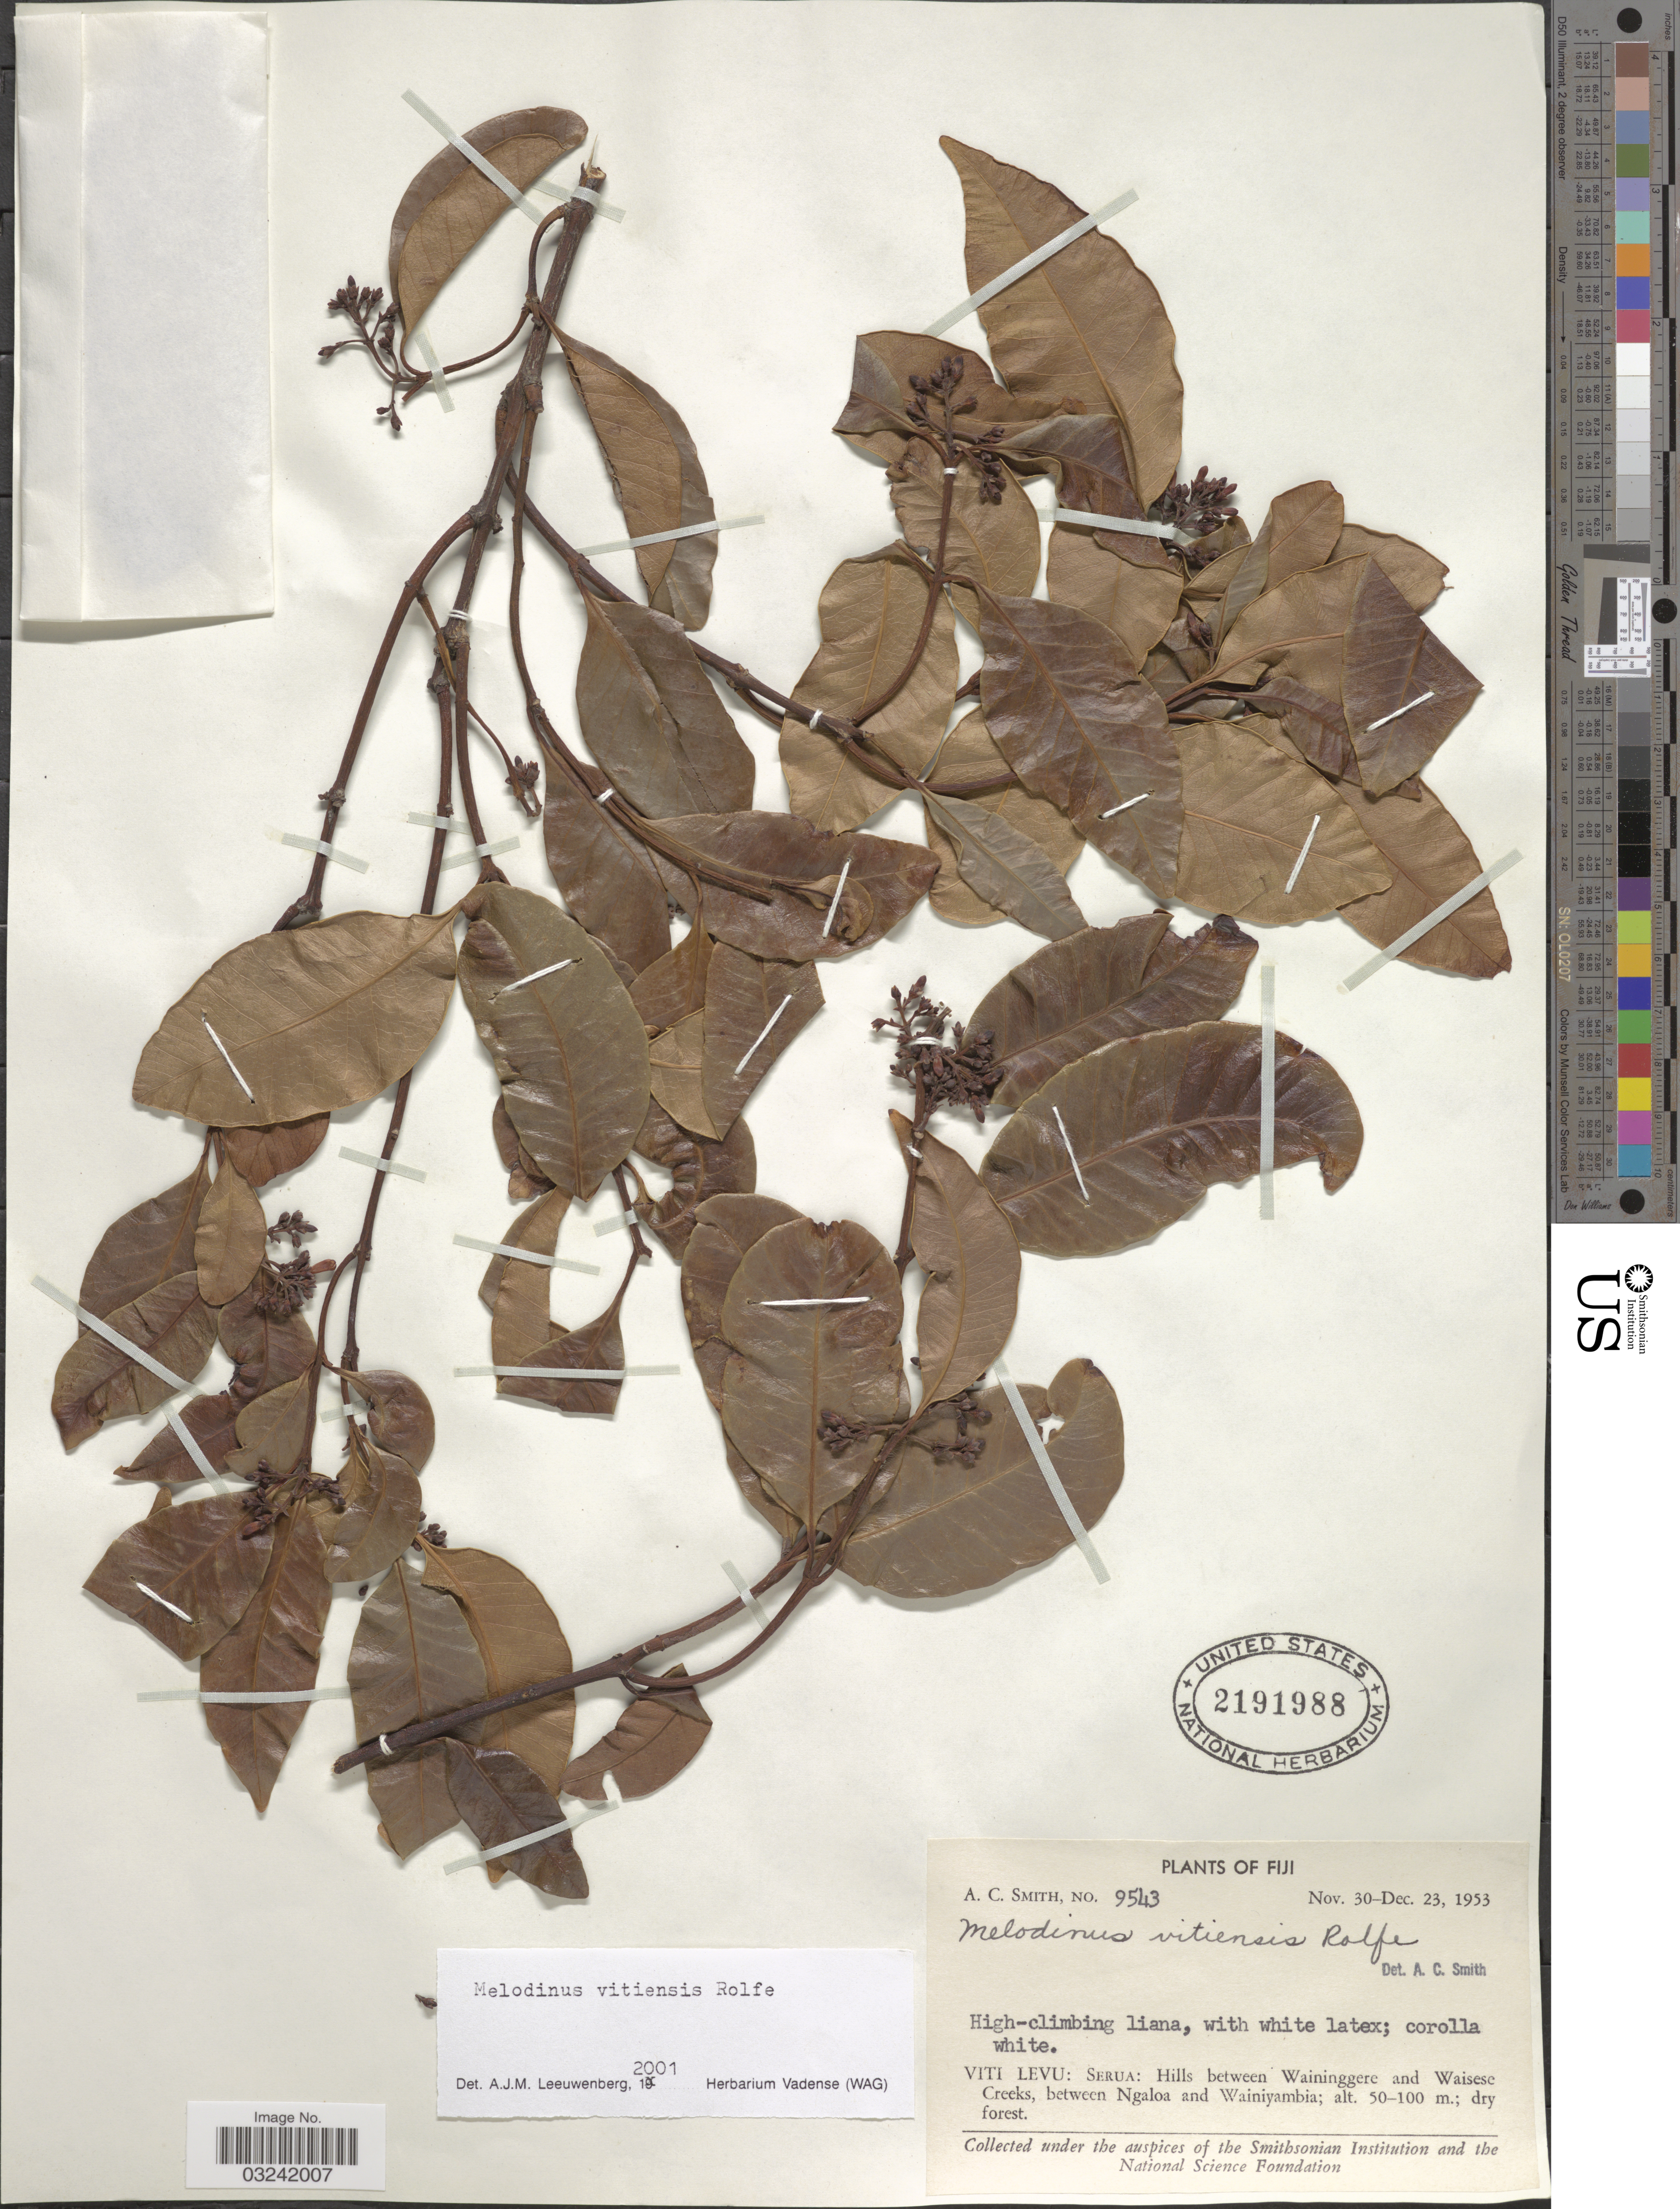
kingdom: Plantae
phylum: Tracheophyta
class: Magnoliopsida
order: Gentianales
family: Apocynaceae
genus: Melodinus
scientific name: Melodinus vitiensis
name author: Rolfe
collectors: A. C. Smith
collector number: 9543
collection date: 1953-11-30/1953-12-23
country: Fiji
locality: Viti Levu: Serua: Hills between Waininggere and Waisese Creeks, between Ngaloa and Wainiyambia.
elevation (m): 50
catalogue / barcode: US 2191988